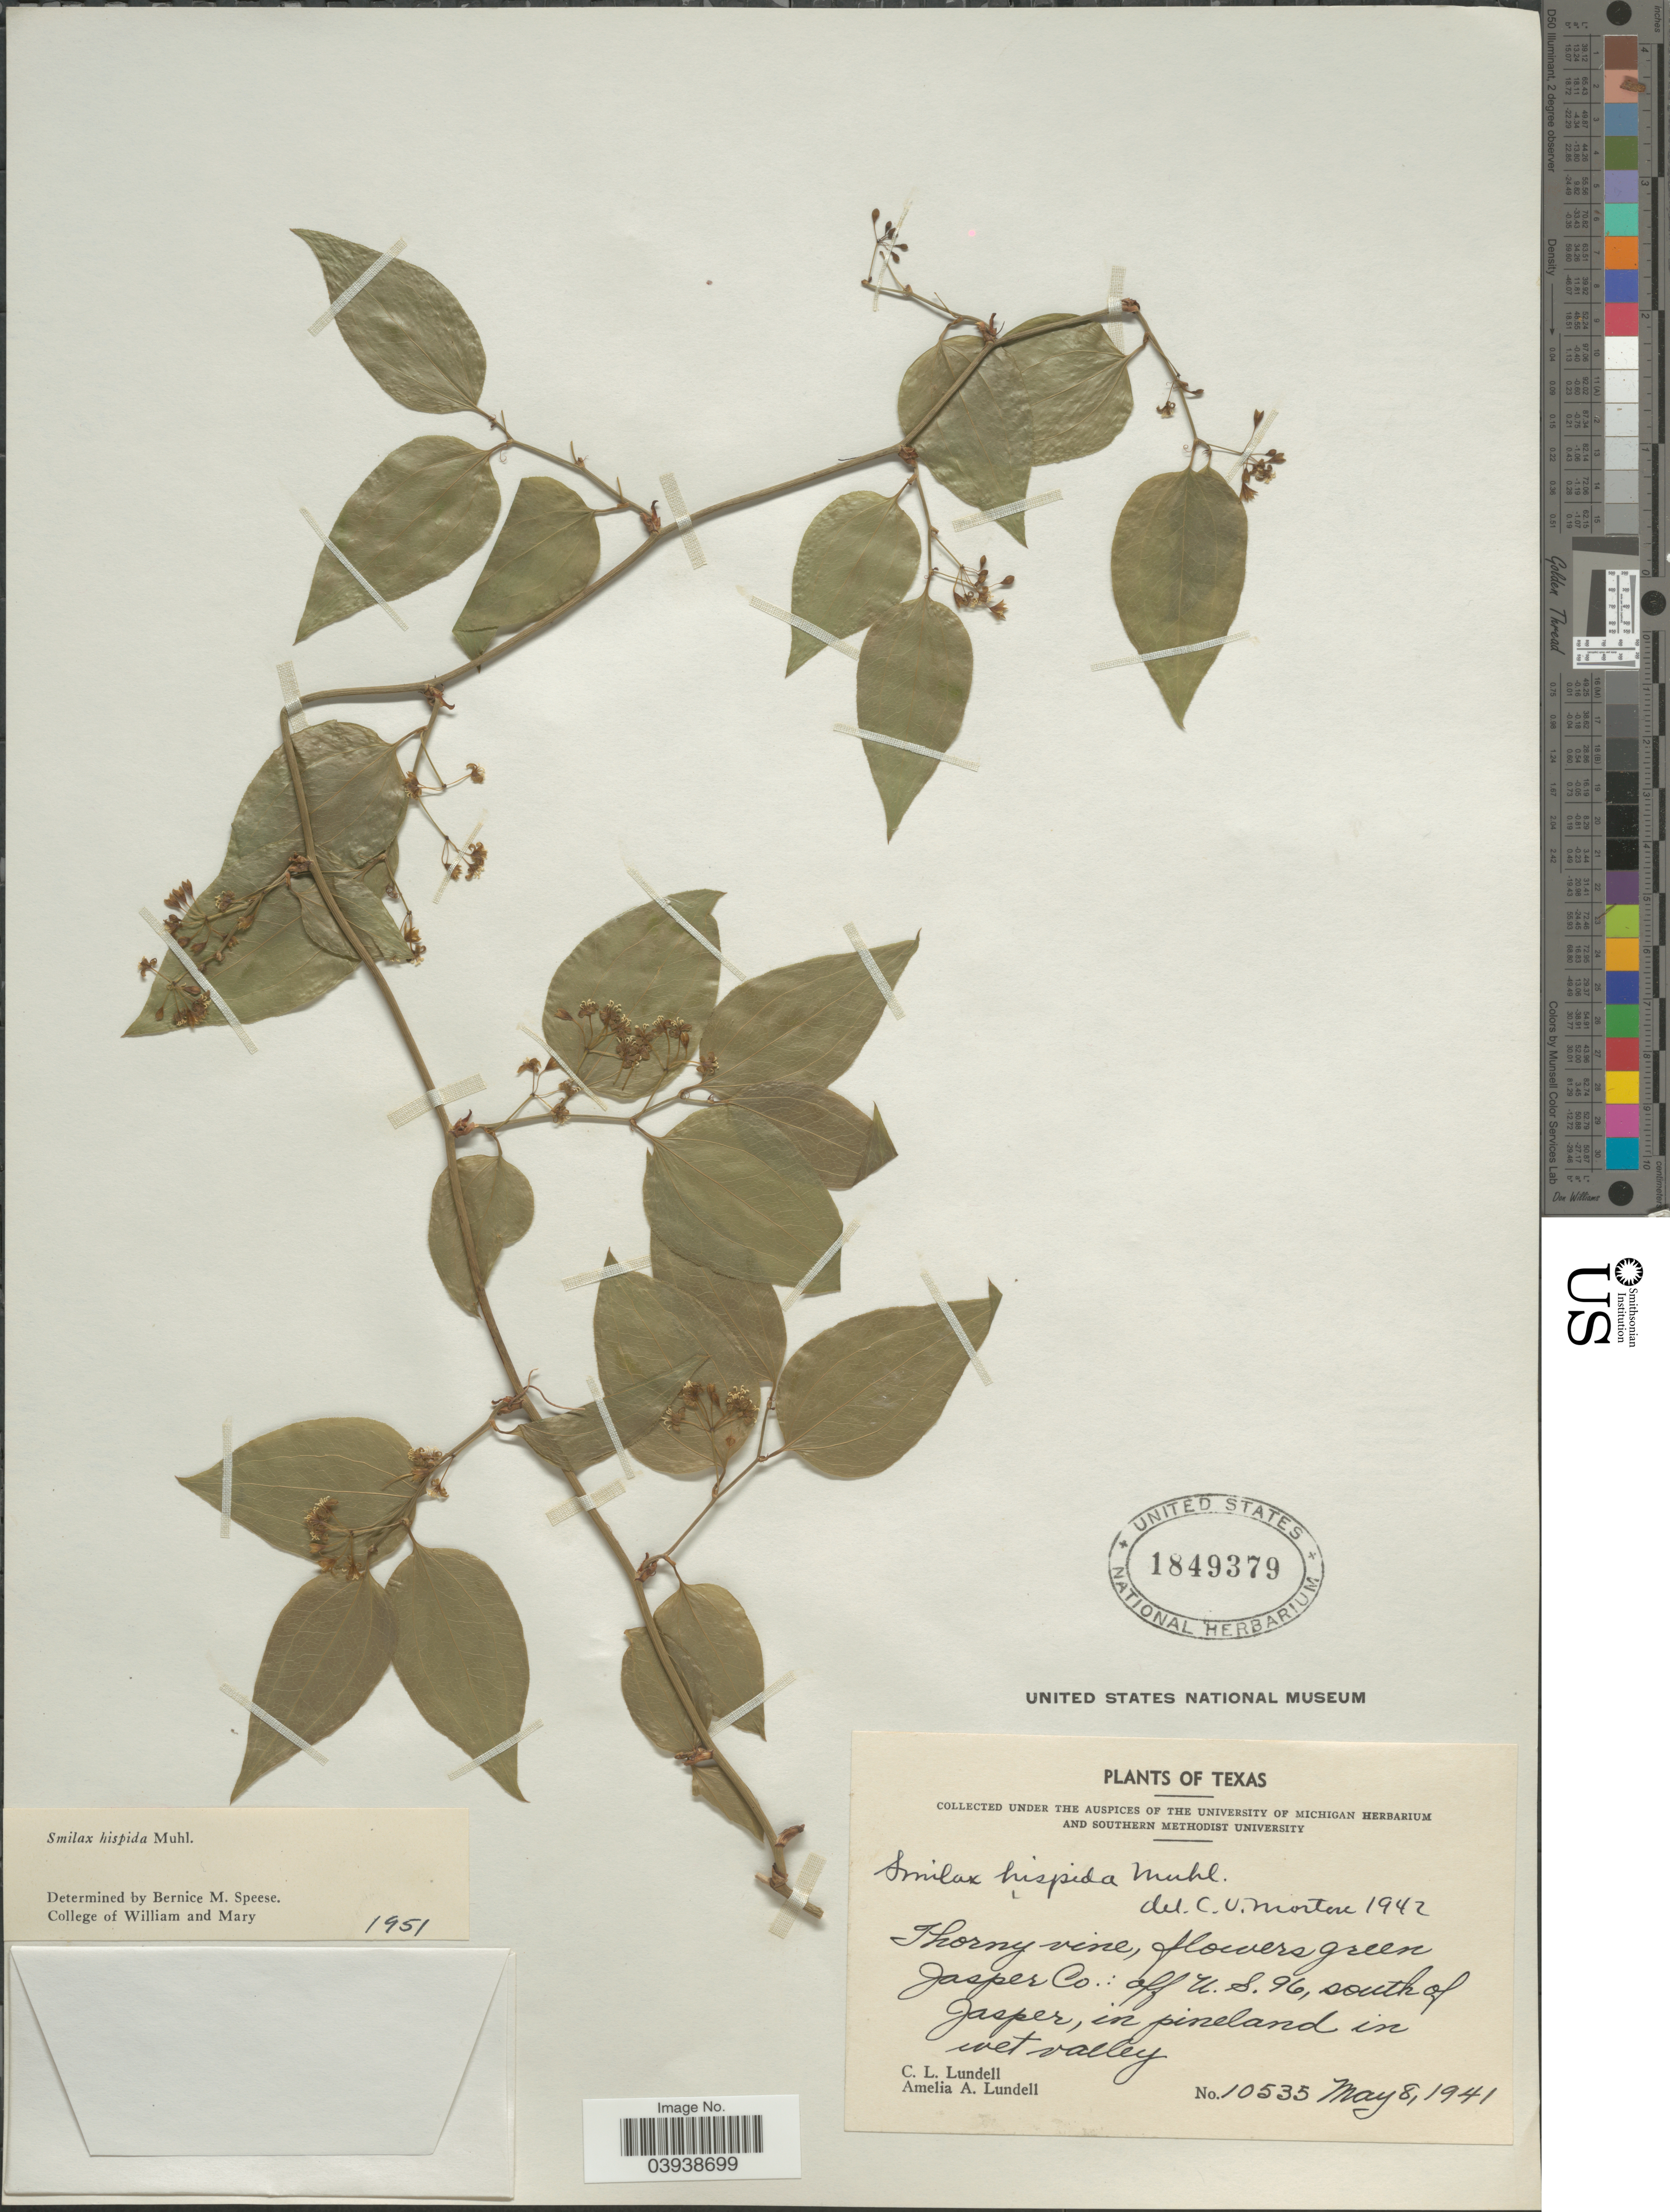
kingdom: Plantae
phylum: Tracheophyta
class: Liliopsida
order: Liliales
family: Smilacaceae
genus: Smilax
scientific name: Smilax hispida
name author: Raf.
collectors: C. L. Lundell & A. A. Lundell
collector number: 10535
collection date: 1941-05-08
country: United States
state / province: Texas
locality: Jasper Co.: off U.S. 96, south of Jasper.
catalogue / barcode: US 1849379